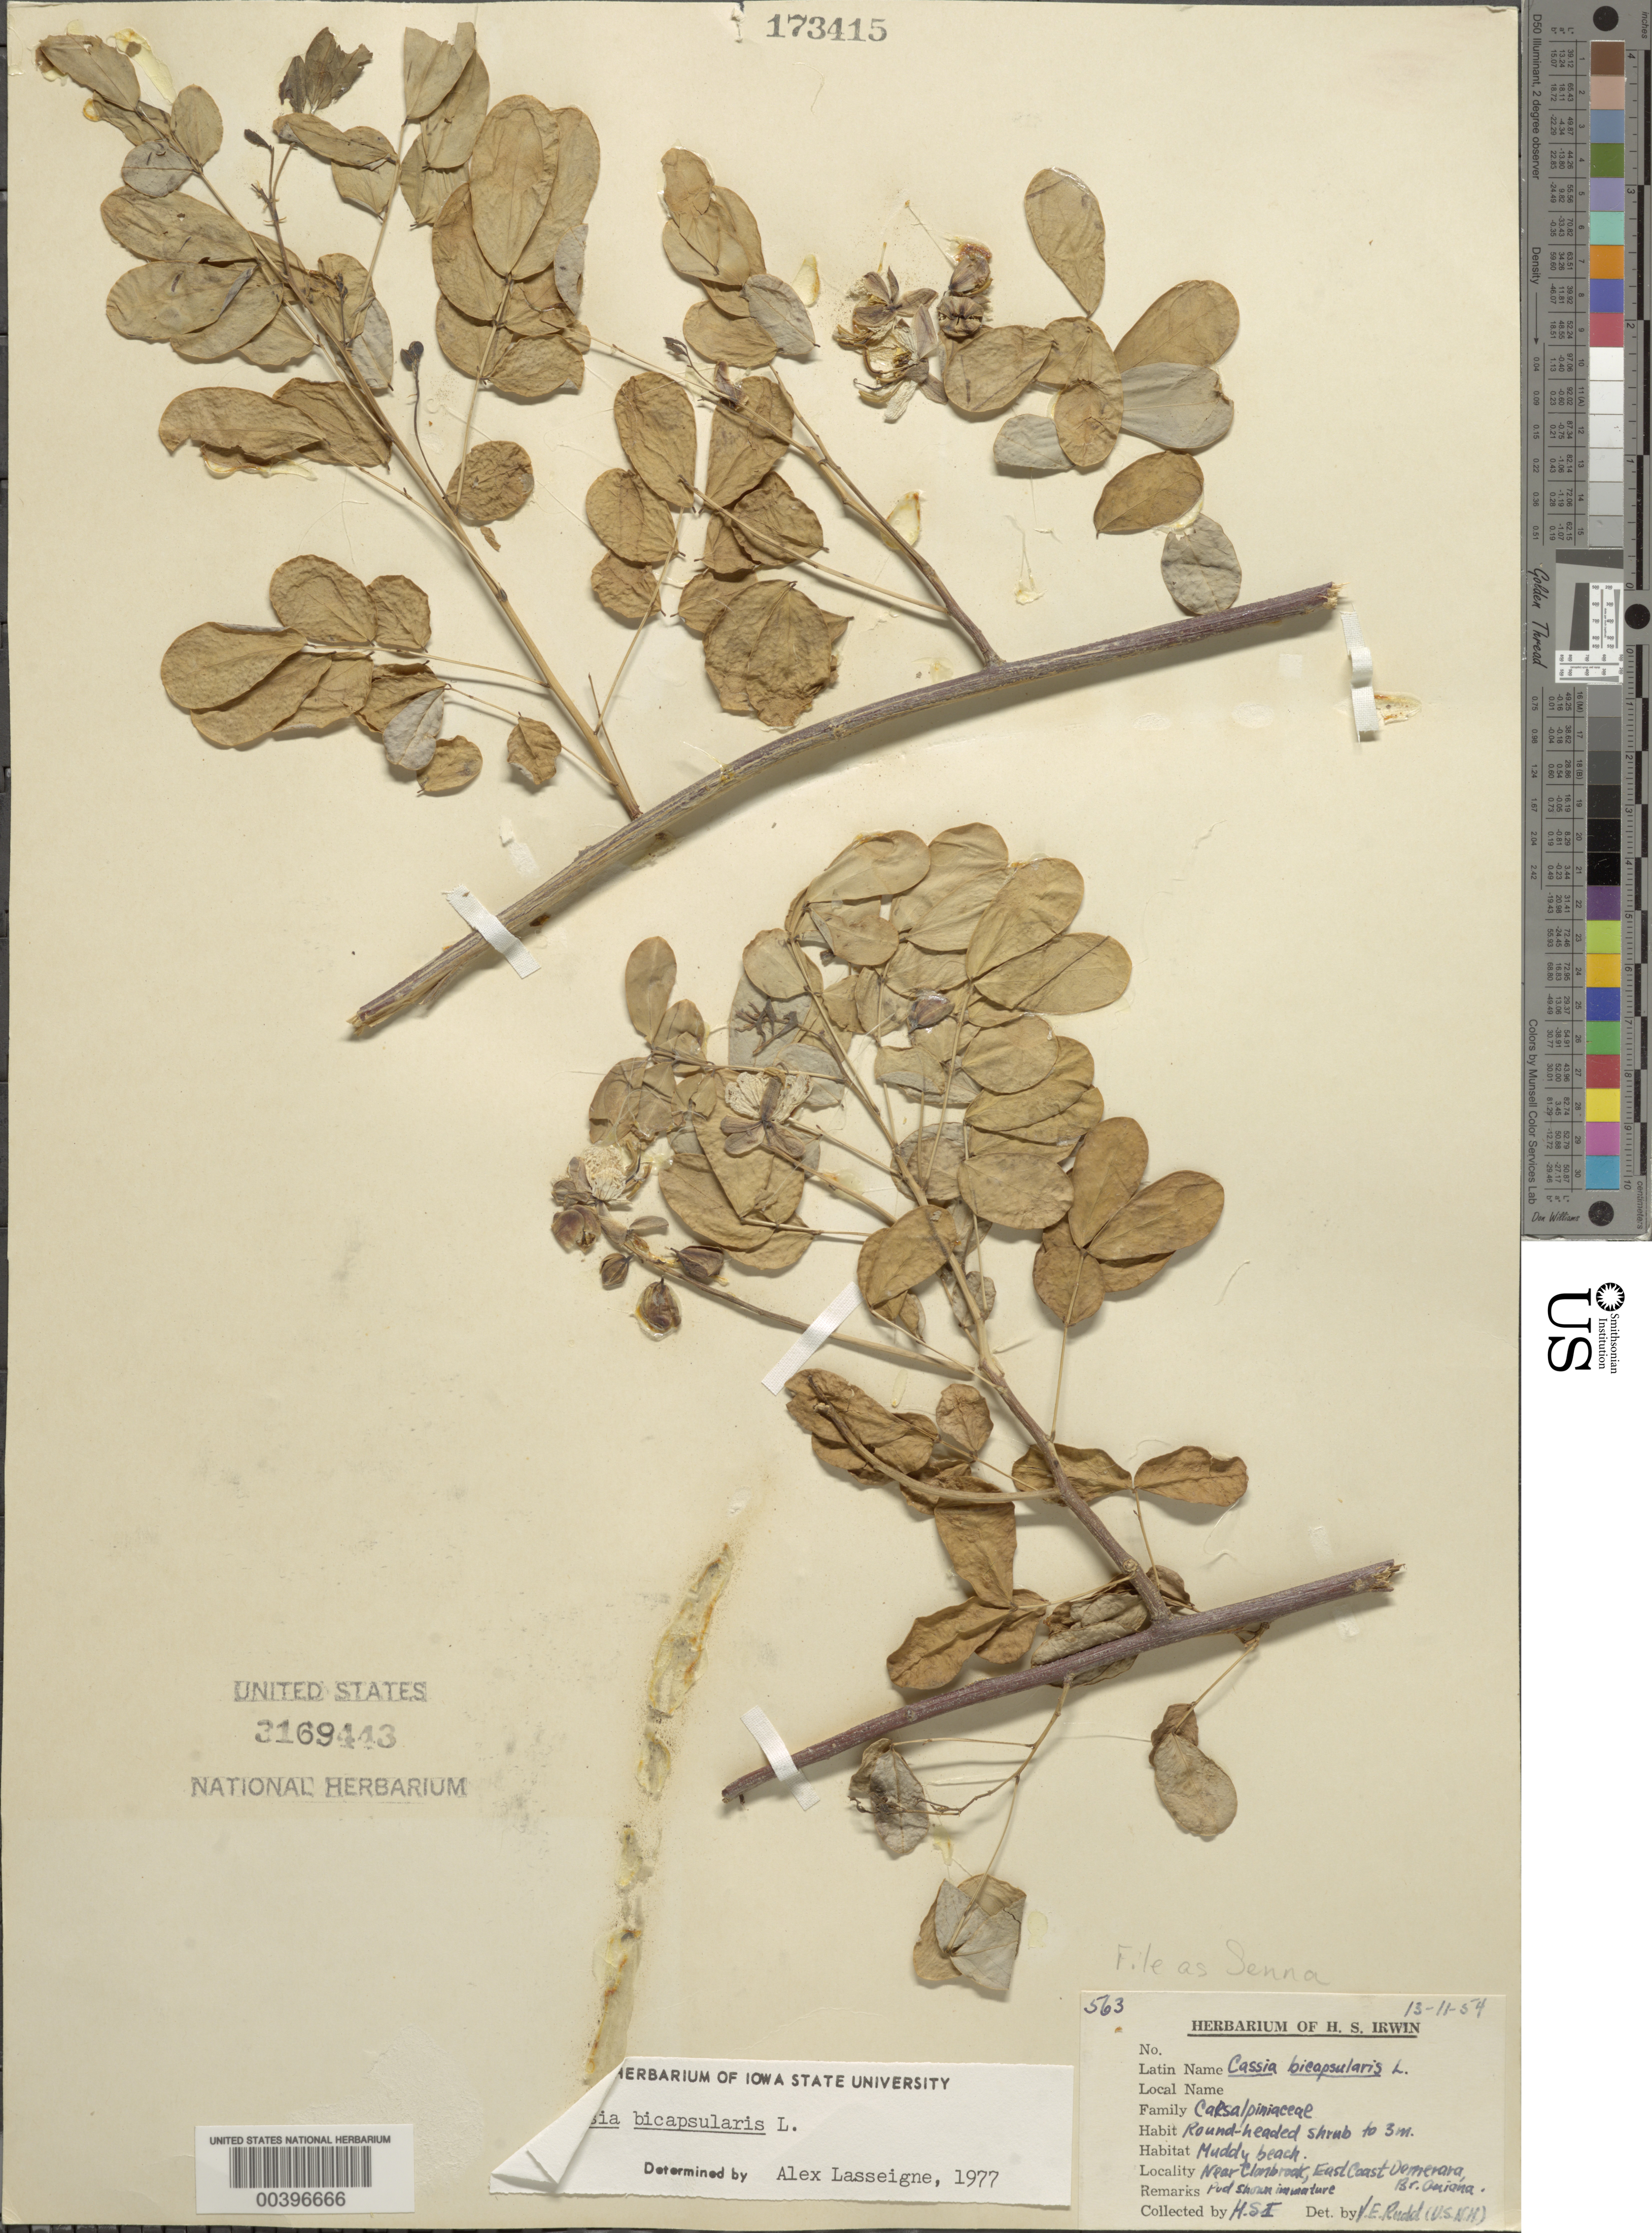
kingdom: Plantae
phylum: Tracheophyta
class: Magnoliopsida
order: Fabales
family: Fabaceae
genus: Senna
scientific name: Senna bicapsularis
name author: (L.) Roxb.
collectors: H. Irwin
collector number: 563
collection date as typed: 13 Nov 1954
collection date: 1954-11-13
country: Guyana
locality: Near clanbrook, east coast demerara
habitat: Muddy beach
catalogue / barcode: US 3169443